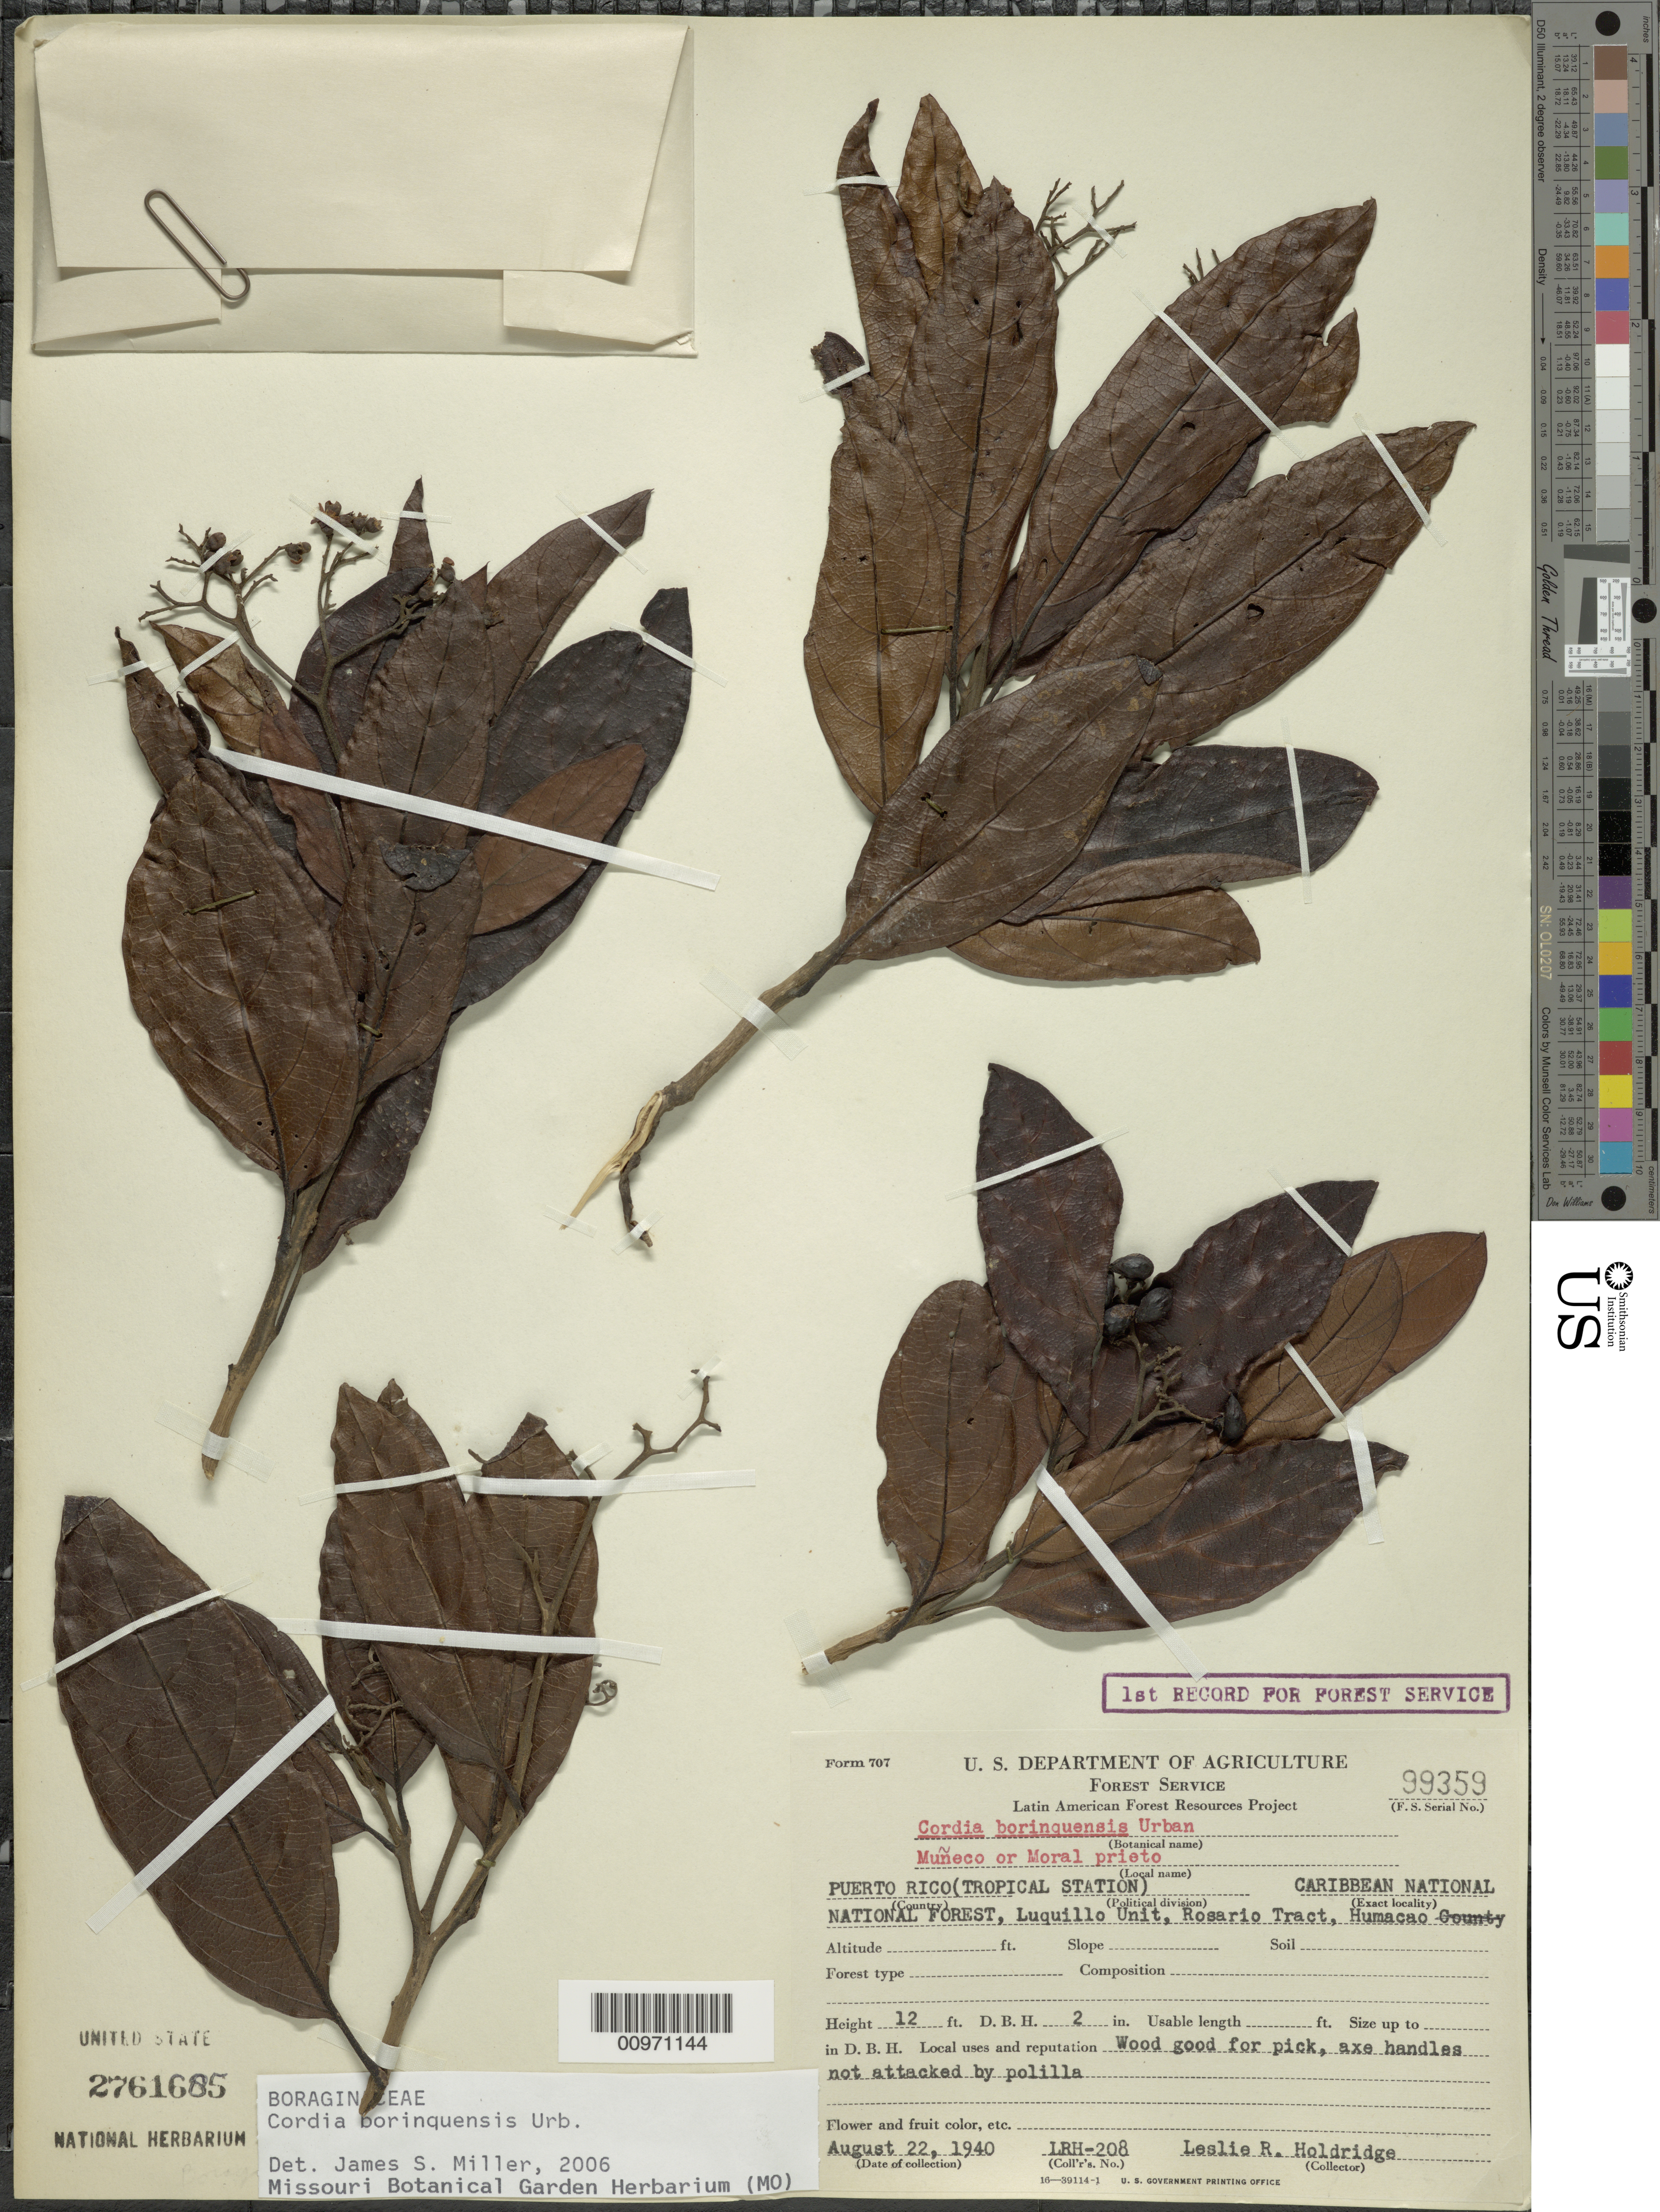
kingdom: Plantae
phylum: Tracheophyta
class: Magnoliopsida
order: Boraginales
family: Cordiaceae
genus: Cordia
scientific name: Cordia borinquensis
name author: Urb.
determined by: Miller, James S., (MO), Missouri Botanical Garden (UNITED STATES)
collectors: L. Holdridge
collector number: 208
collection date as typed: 22 Aug 1940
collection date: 1940-08-22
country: Puerto Rico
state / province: Humacao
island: Puerto Rico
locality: Caribbean National Forest, Luquillo Unit, rosario Tract, Humacao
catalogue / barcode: US 2761685